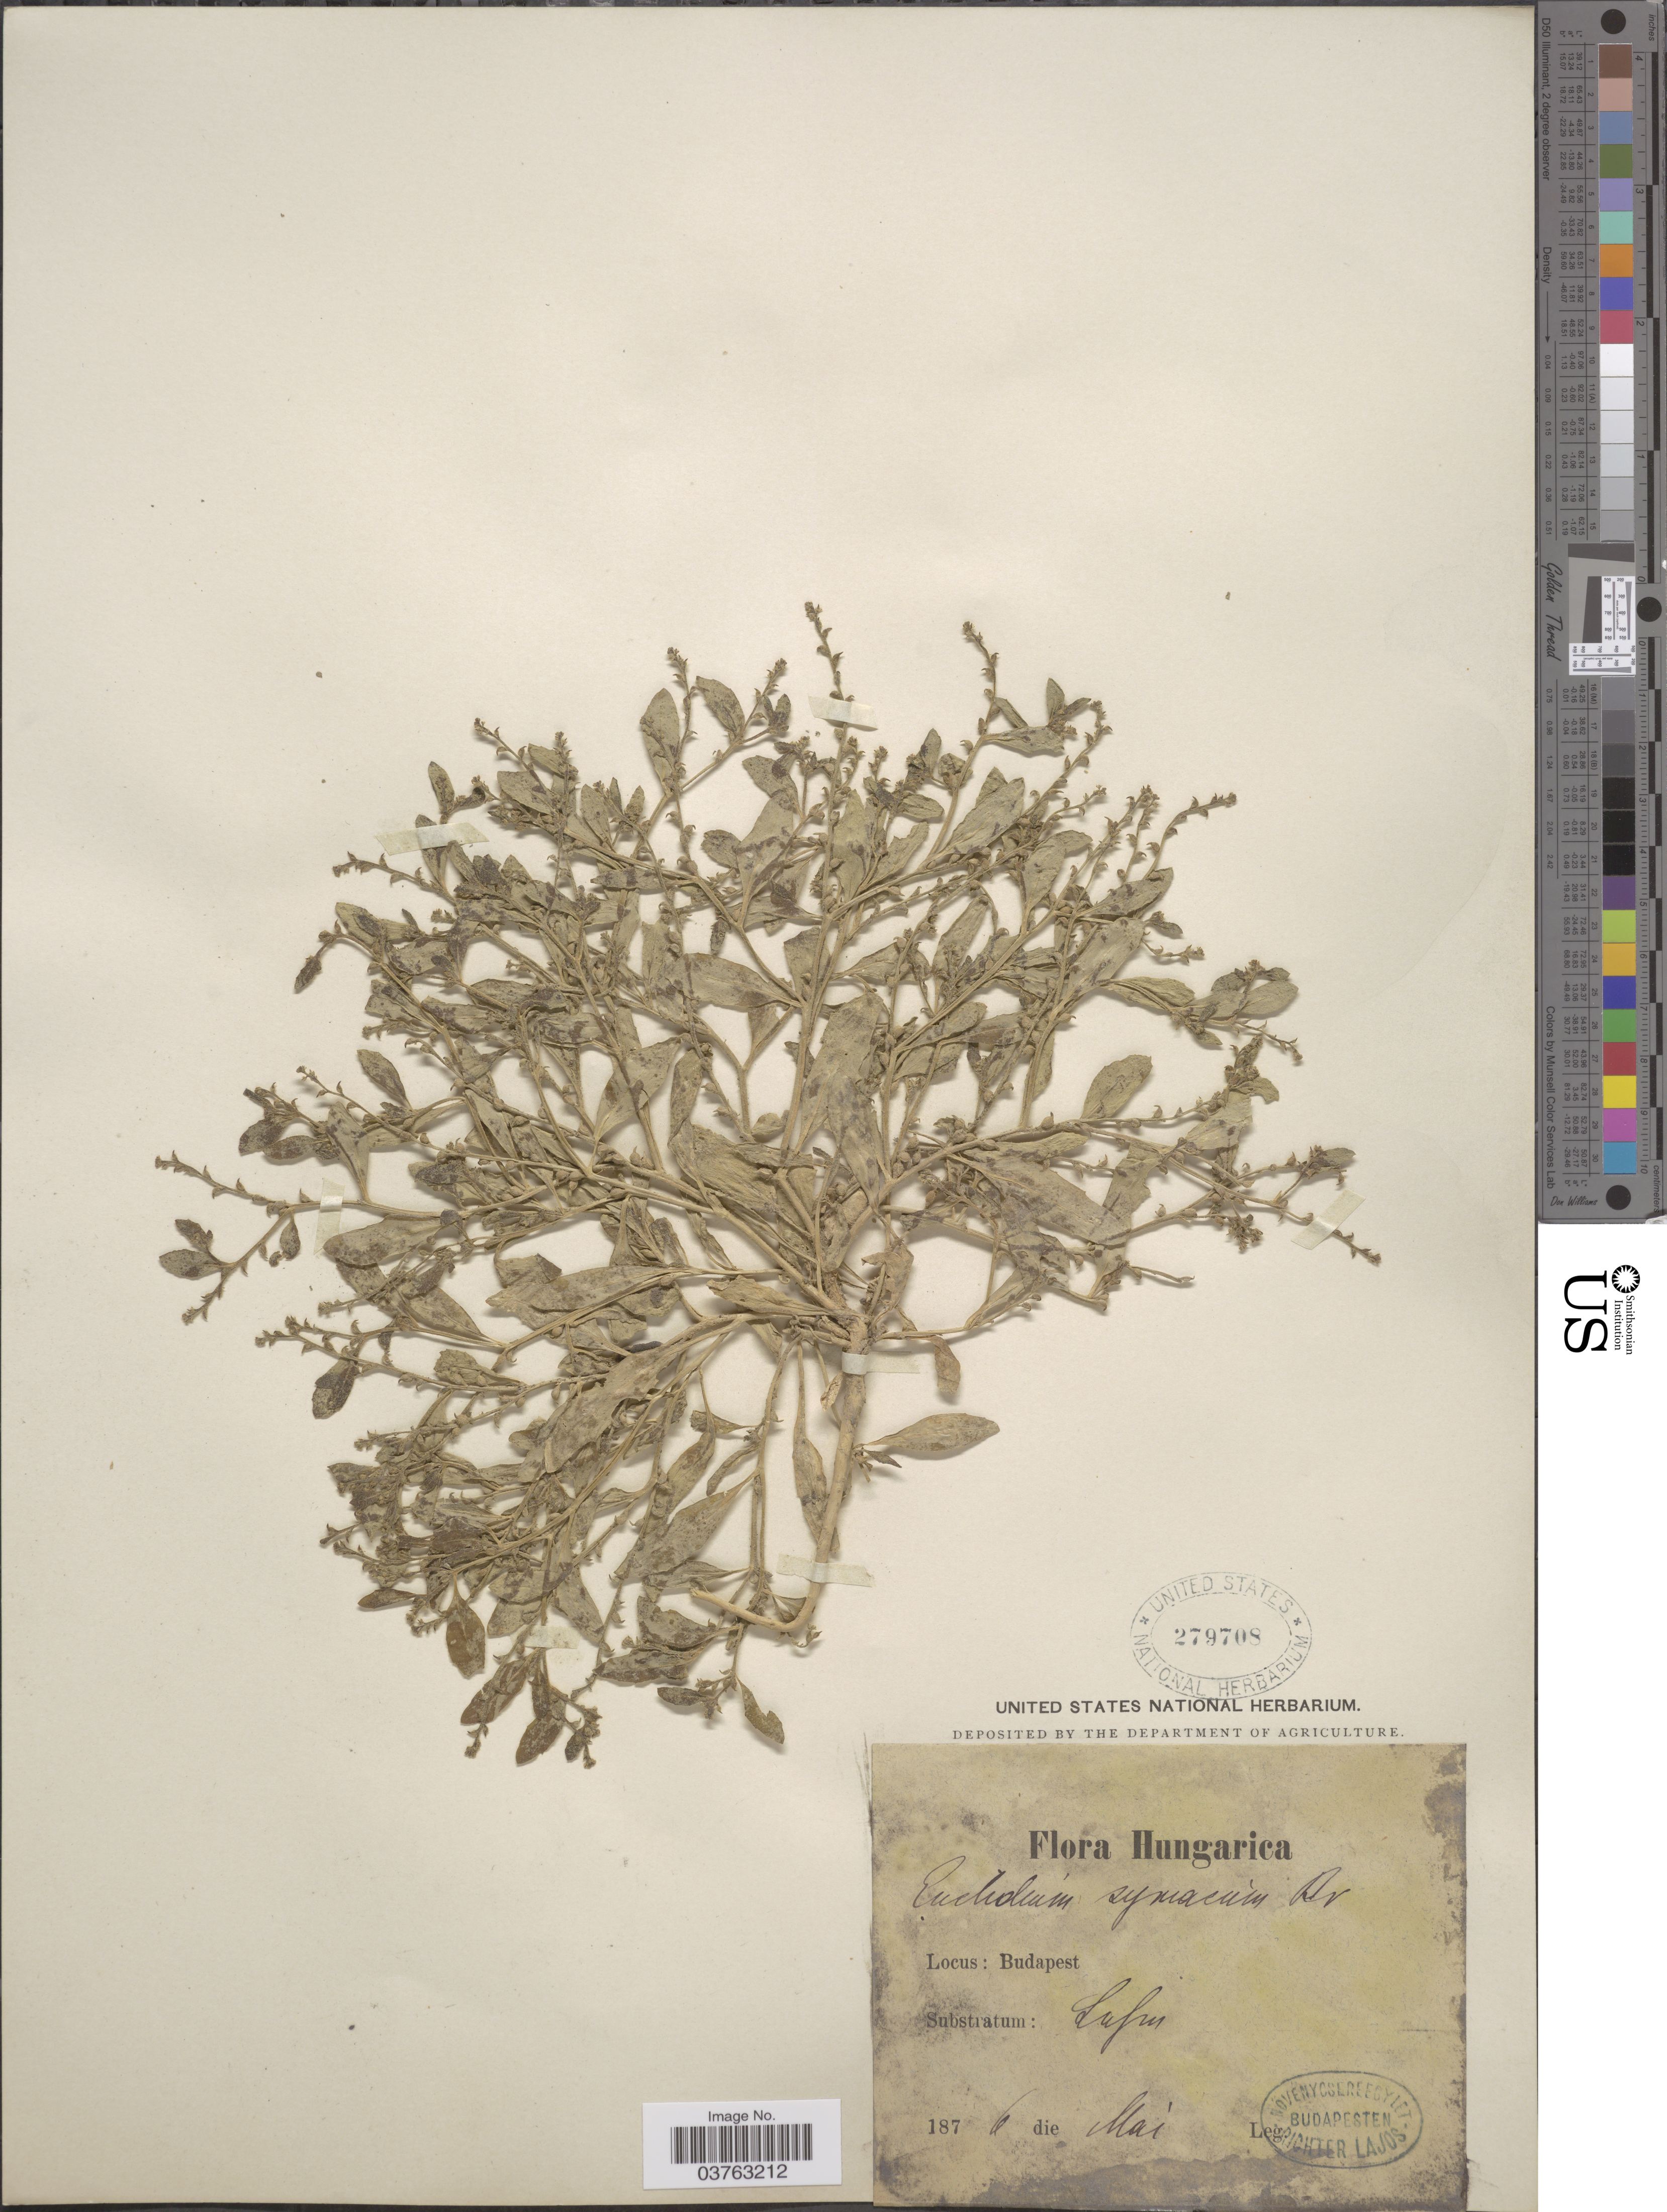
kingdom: Plantae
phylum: Tracheophyta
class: Magnoliopsida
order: Brassicales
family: Brassicaceae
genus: Euclidium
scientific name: Euclidium syriacum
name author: (L.) W.T. Aiton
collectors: L. Richter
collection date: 1876-05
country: Hungary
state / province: Budapest, Capital District of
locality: Hungarica, Budapest.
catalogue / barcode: US 279708